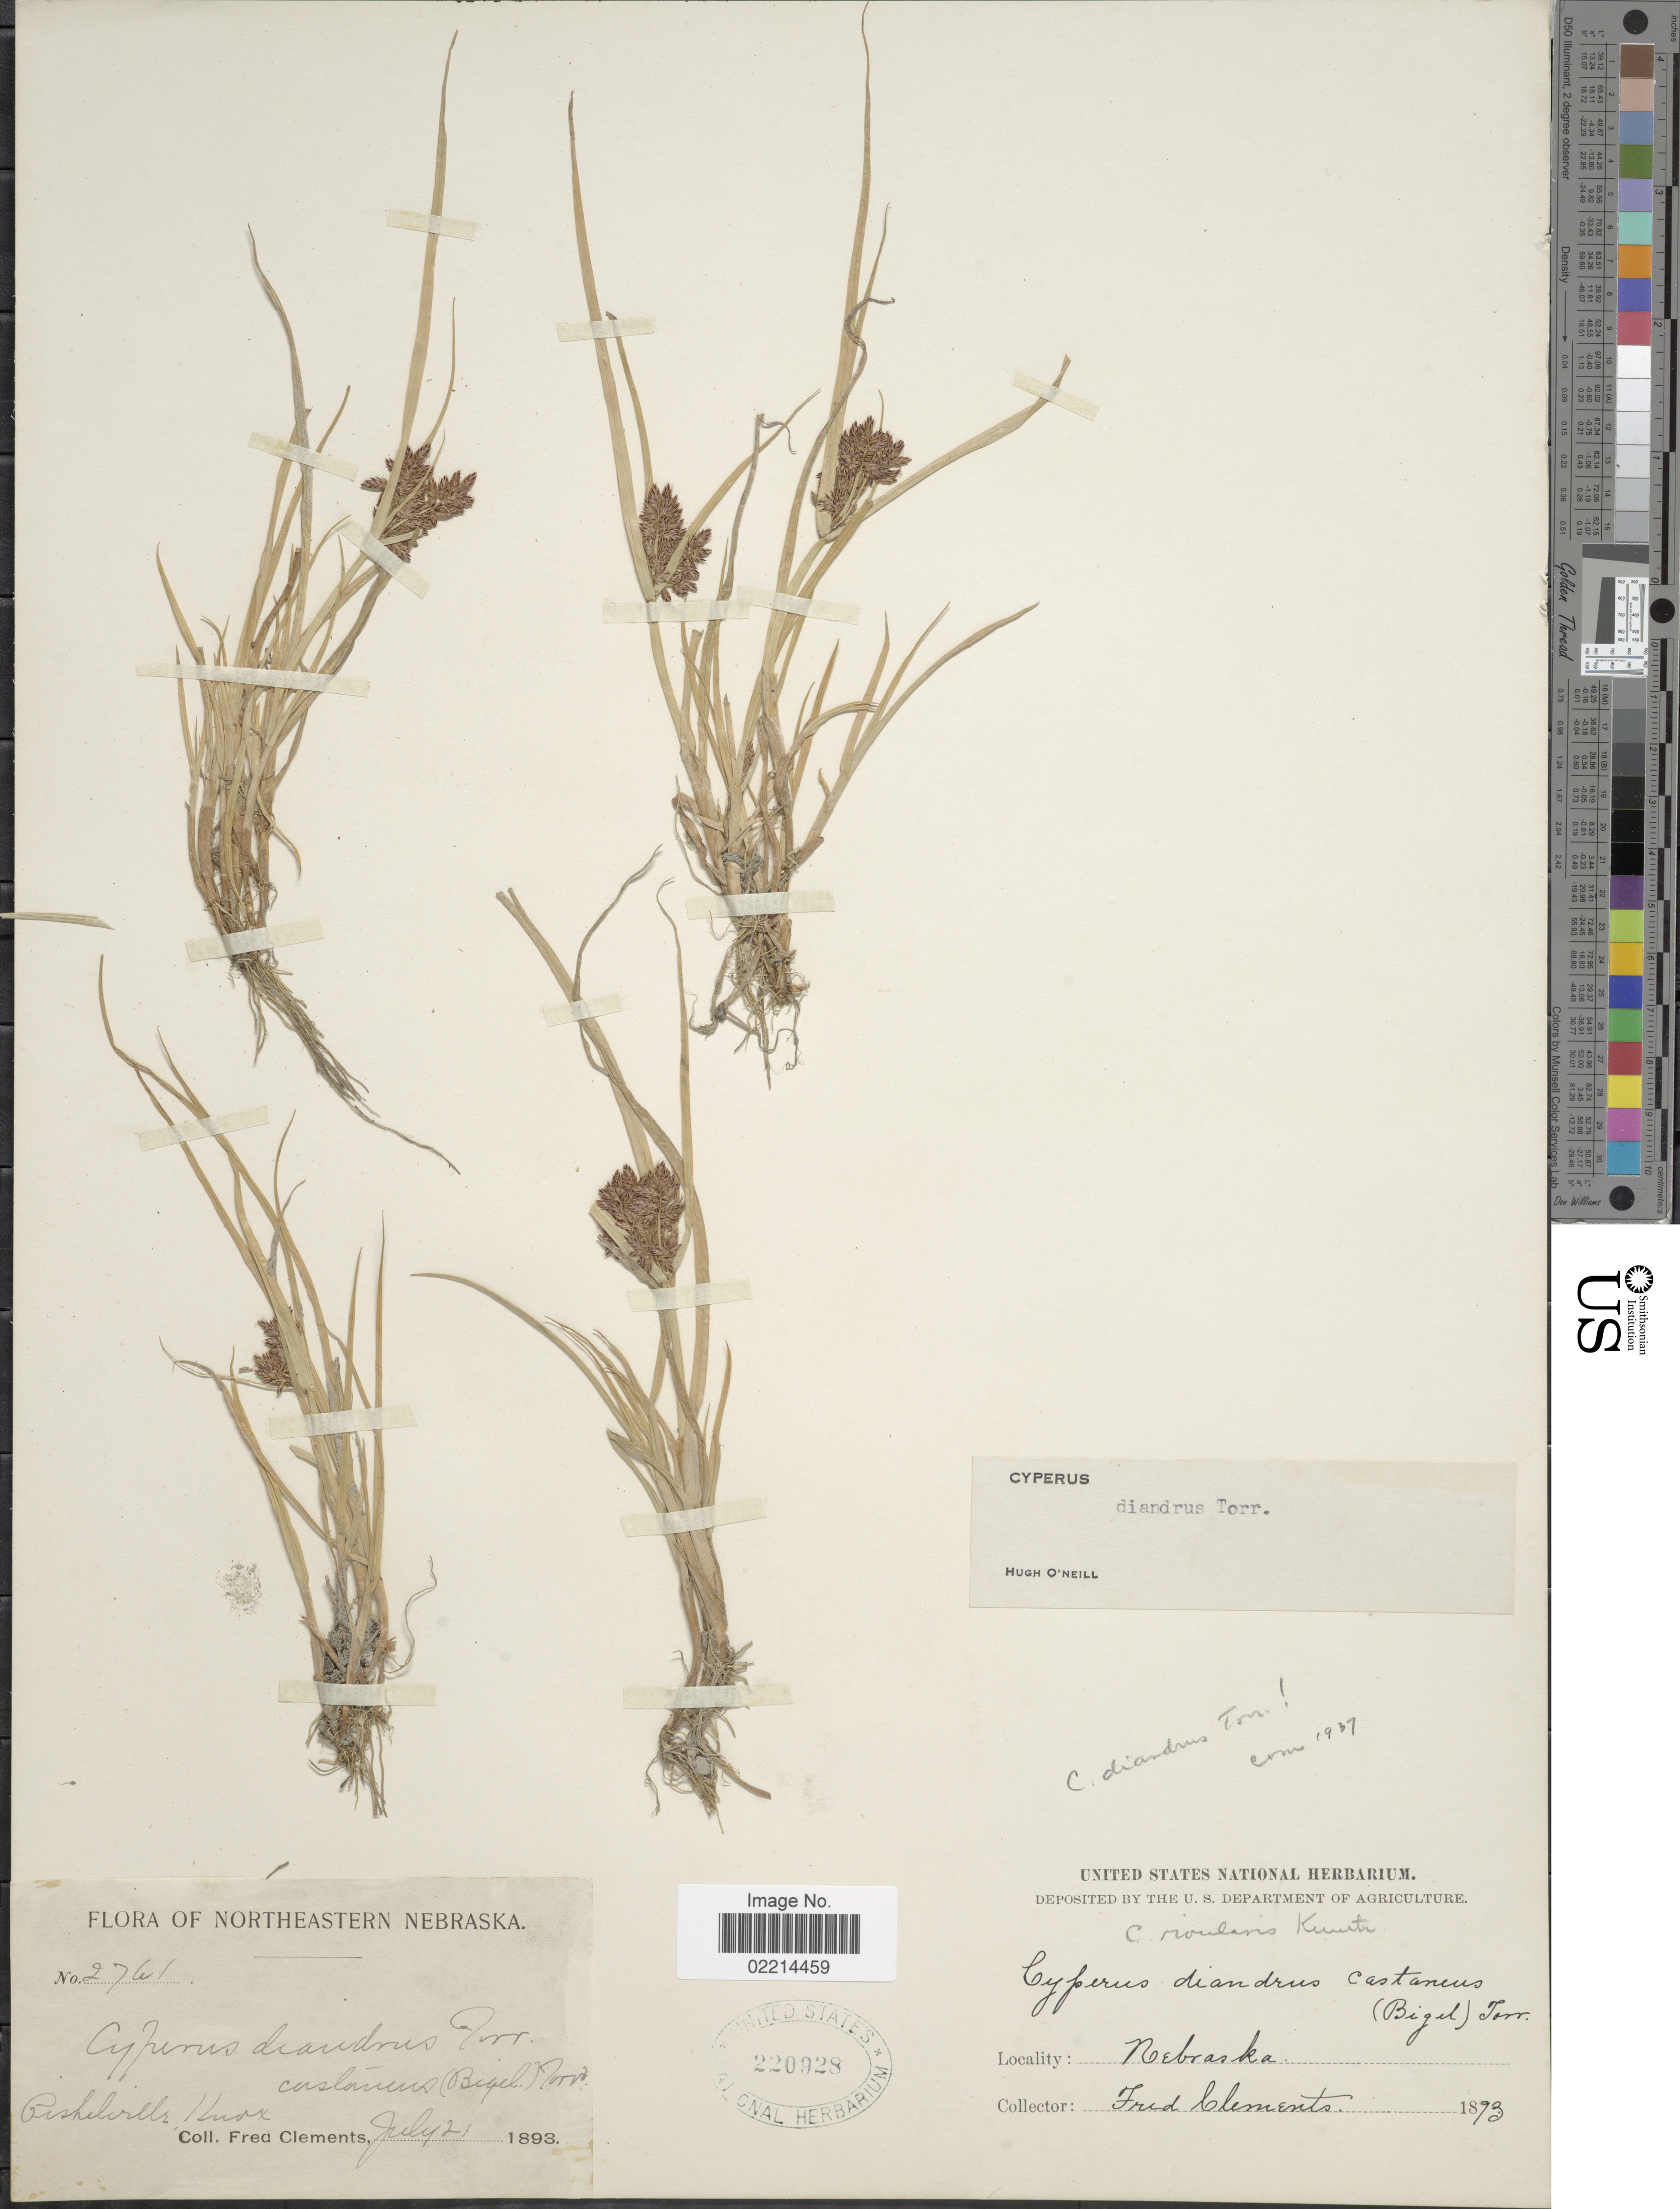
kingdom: Plantae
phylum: Tracheophyta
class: Liliopsida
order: Poales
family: Cyperaceae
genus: Cyperus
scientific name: Cyperus diandrus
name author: Torr.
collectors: F. Clements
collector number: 2761*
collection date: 1893-07-21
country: United States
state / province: Nebraska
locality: Northeastern Nebraska, Pishelville, Knox.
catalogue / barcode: US 220928